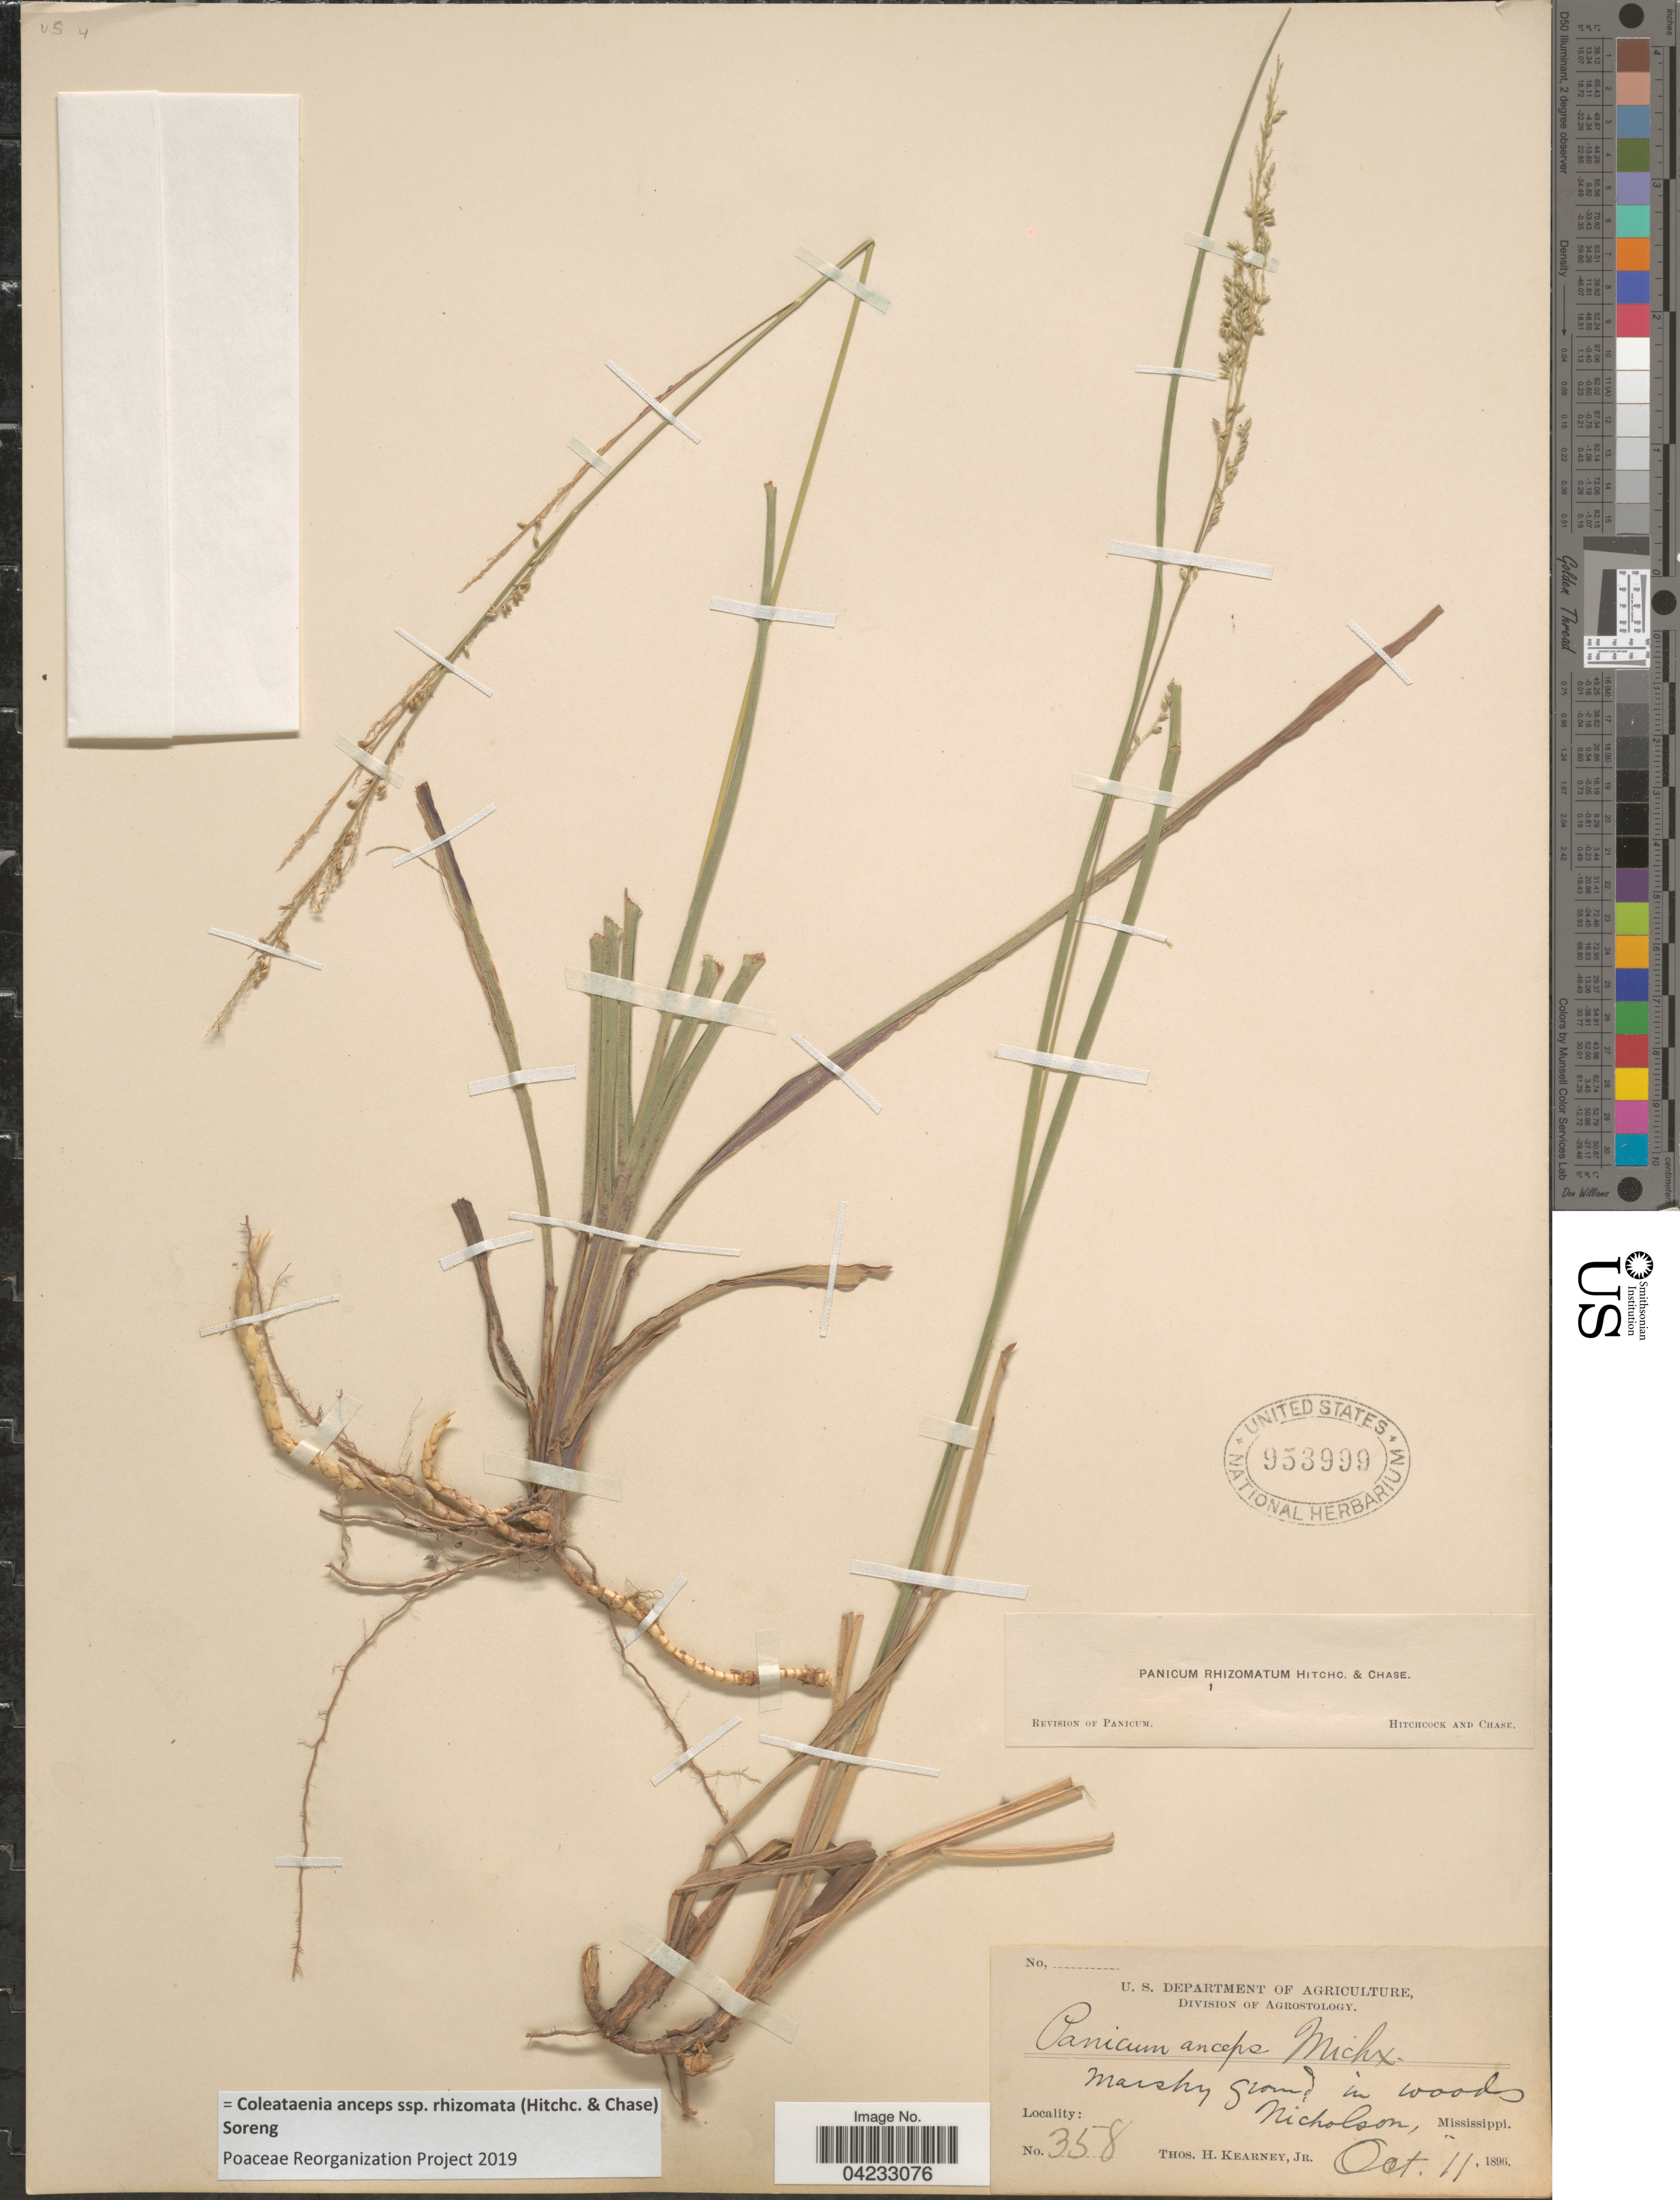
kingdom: Plantae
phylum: Tracheophyta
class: Liliopsida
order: Poales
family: Poaceae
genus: Coleataenia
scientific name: Coleataenia anceps subsp. rhizomata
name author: (Hitchc. & Chase) Soreng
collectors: T. H. Kearney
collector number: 358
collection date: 1896-10-11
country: United States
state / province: Mississippi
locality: Nicholson.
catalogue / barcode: US 953999